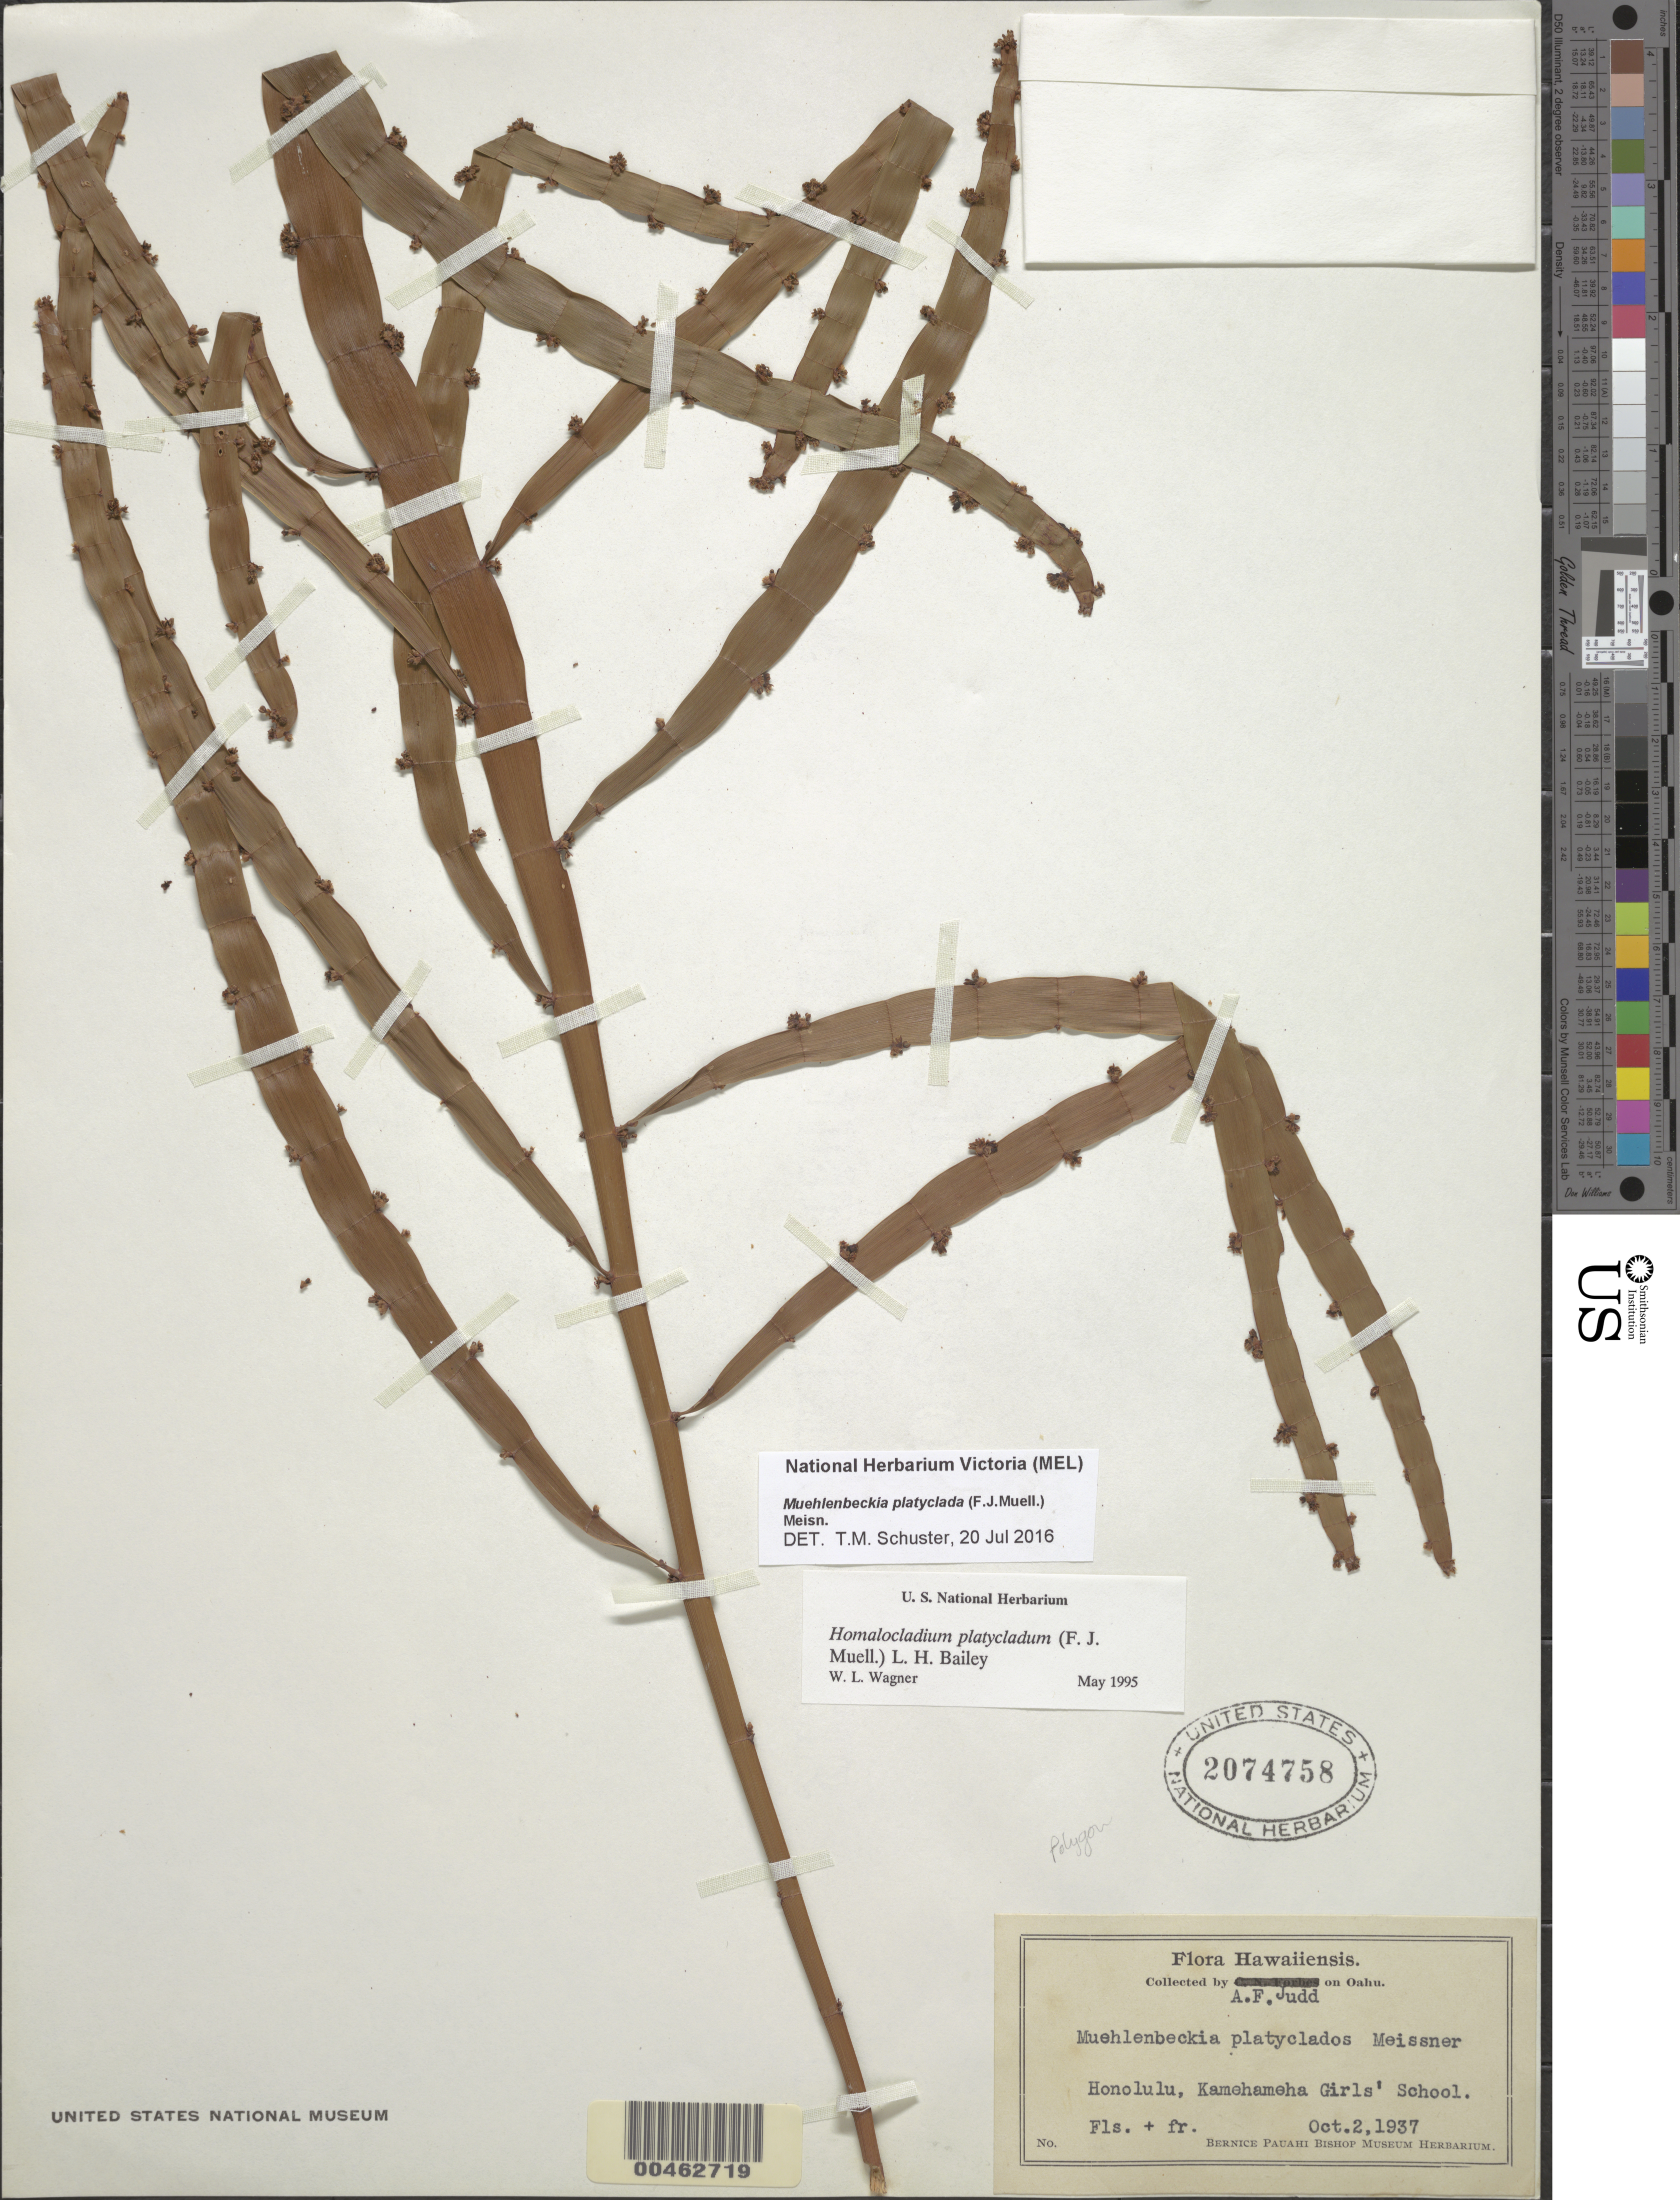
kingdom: Plantae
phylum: Tracheophyta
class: Magnoliopsida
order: Caryophyllales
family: Polygonaceae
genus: Muehlenbeckia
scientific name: Muehlenbeckia platyclada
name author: (F. Muell.) Meisn.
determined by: Schuster, T. M.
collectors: A. Judd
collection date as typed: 2 Oct 1937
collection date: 1937-10-02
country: United States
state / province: Hawaii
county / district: Honolulu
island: Oahu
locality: Honolulu, Kamehameha Girls' School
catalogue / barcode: US 2074758